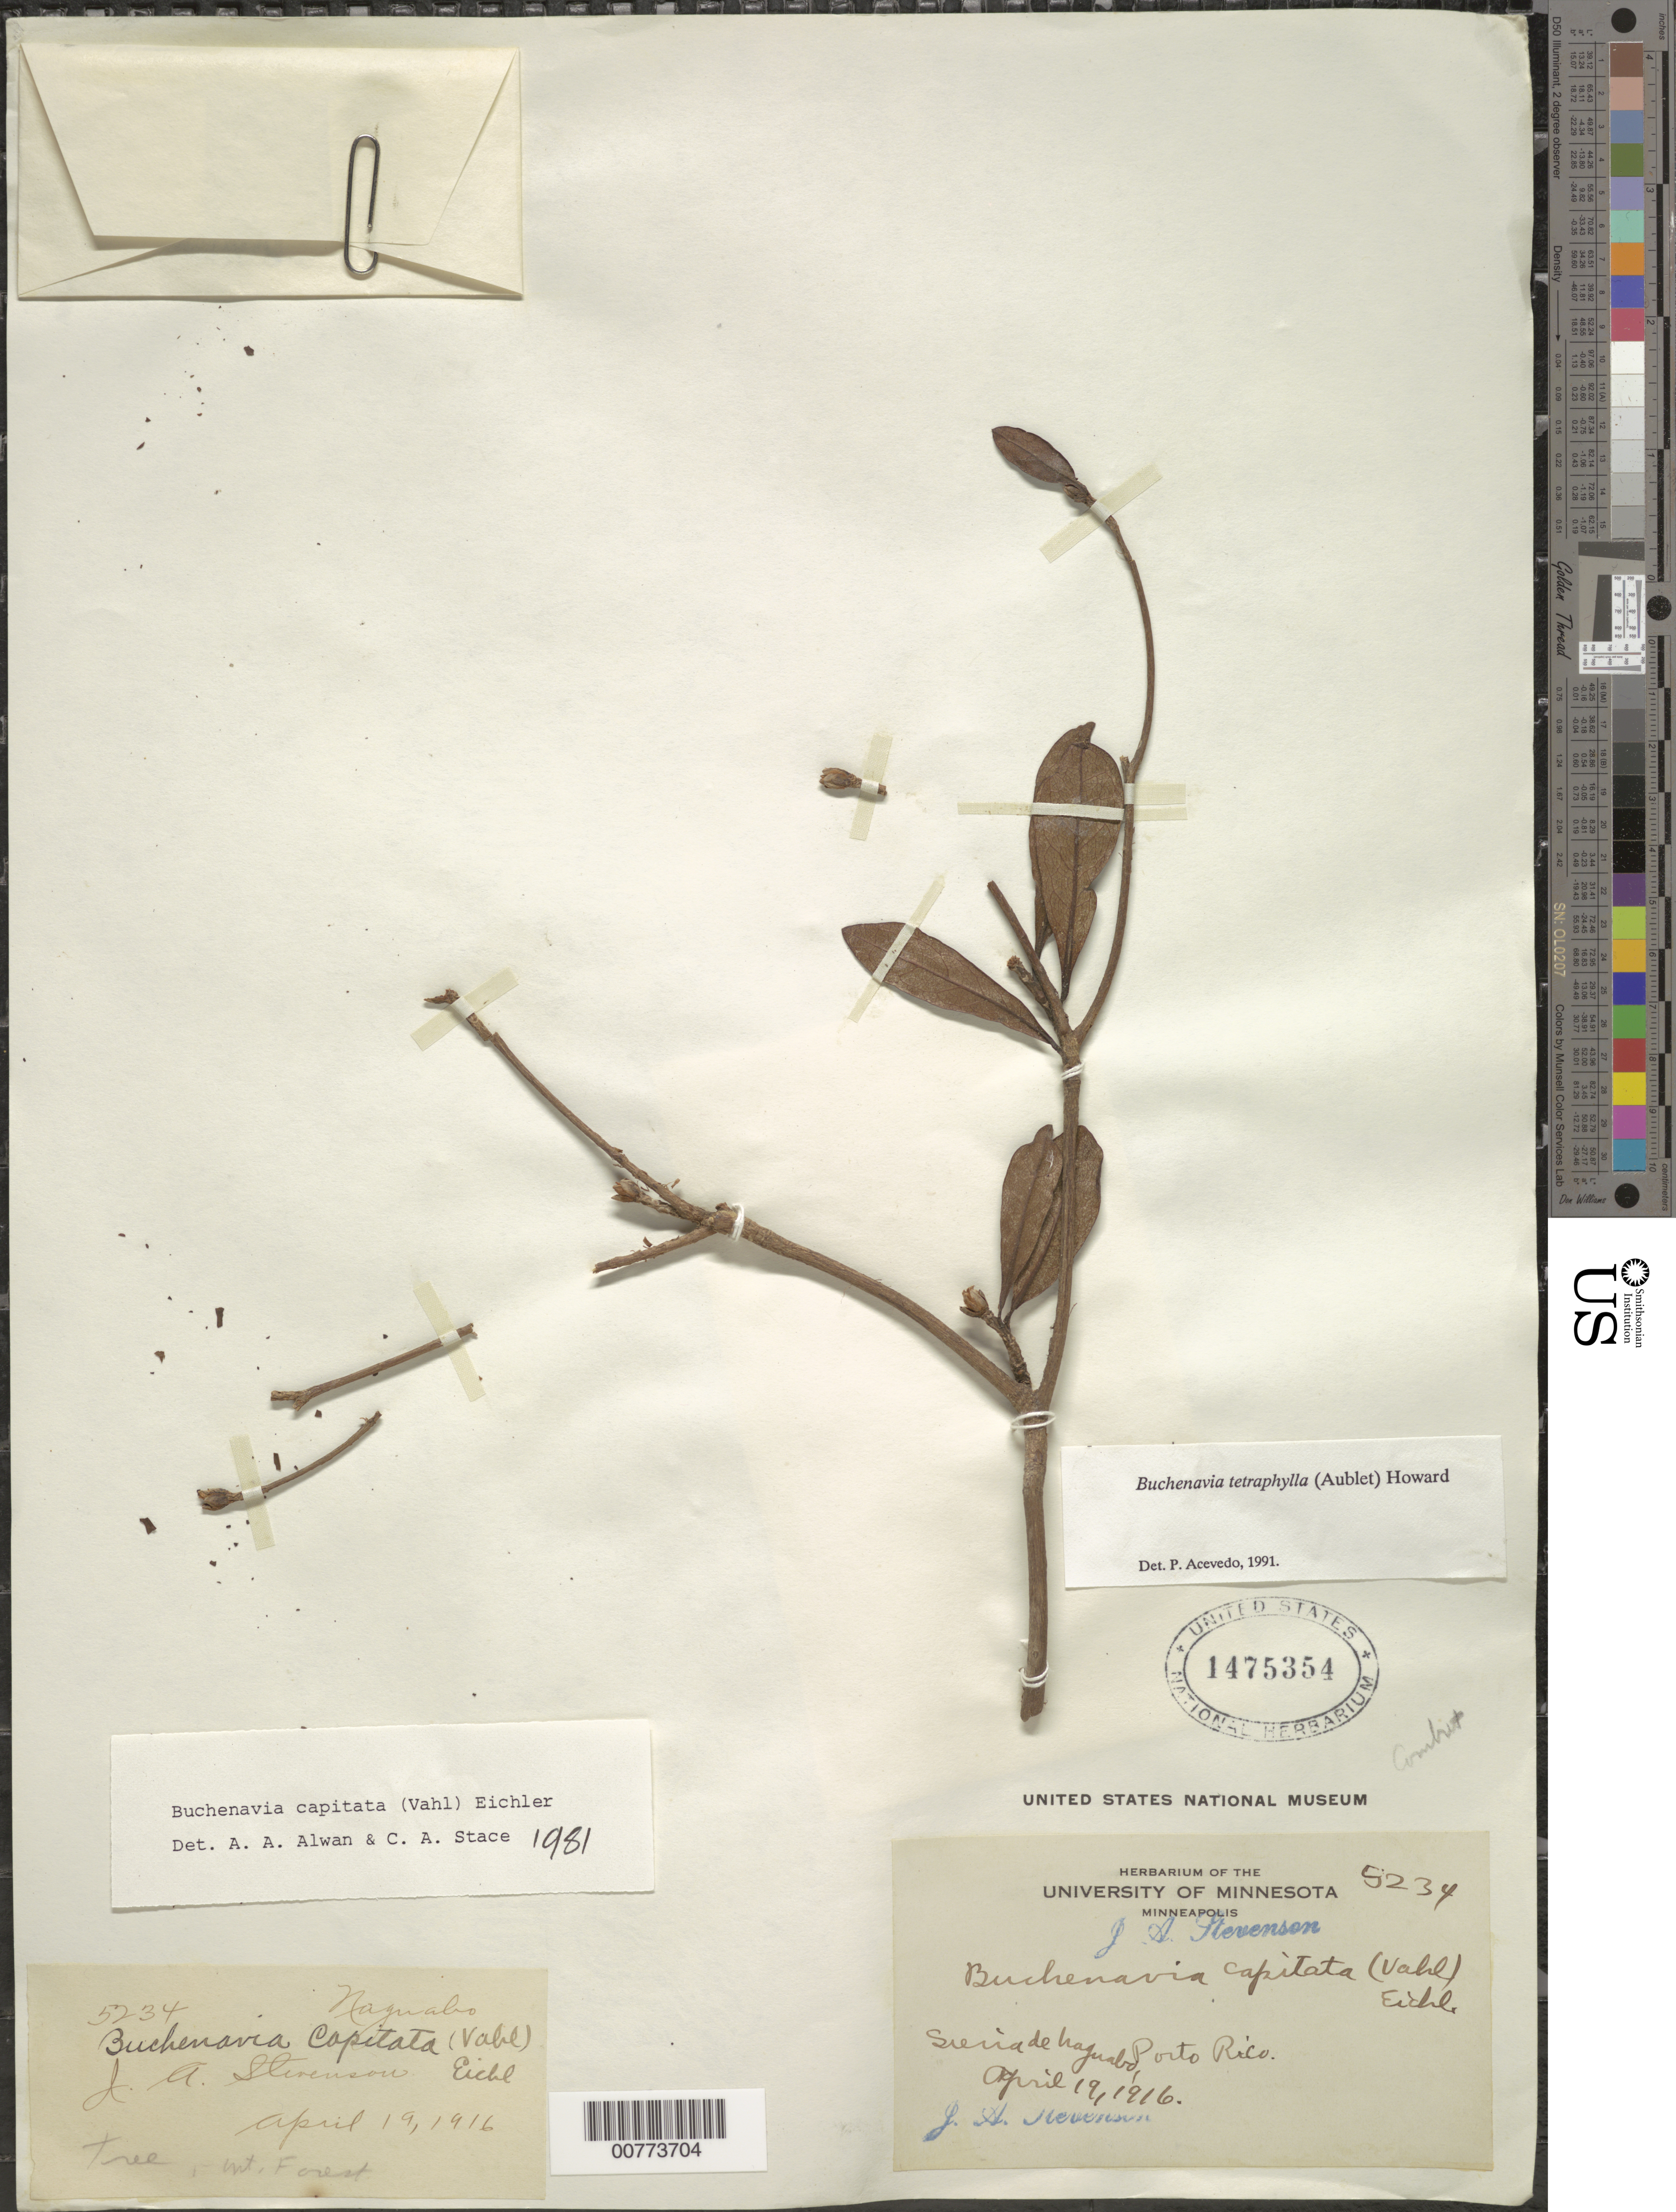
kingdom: Plantae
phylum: Tracheophyta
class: Magnoliopsida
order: Myrtales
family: Combretaceae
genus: Terminalia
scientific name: Terminalia tetraphylla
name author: (Aubl.) Gere & Boatwr.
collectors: J. Stevenson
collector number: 5234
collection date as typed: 19 Apr 1916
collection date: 1916-04-19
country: Puerto Rico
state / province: Naguabo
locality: Sierra de Naguabo.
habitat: Forest.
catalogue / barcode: US 1475354